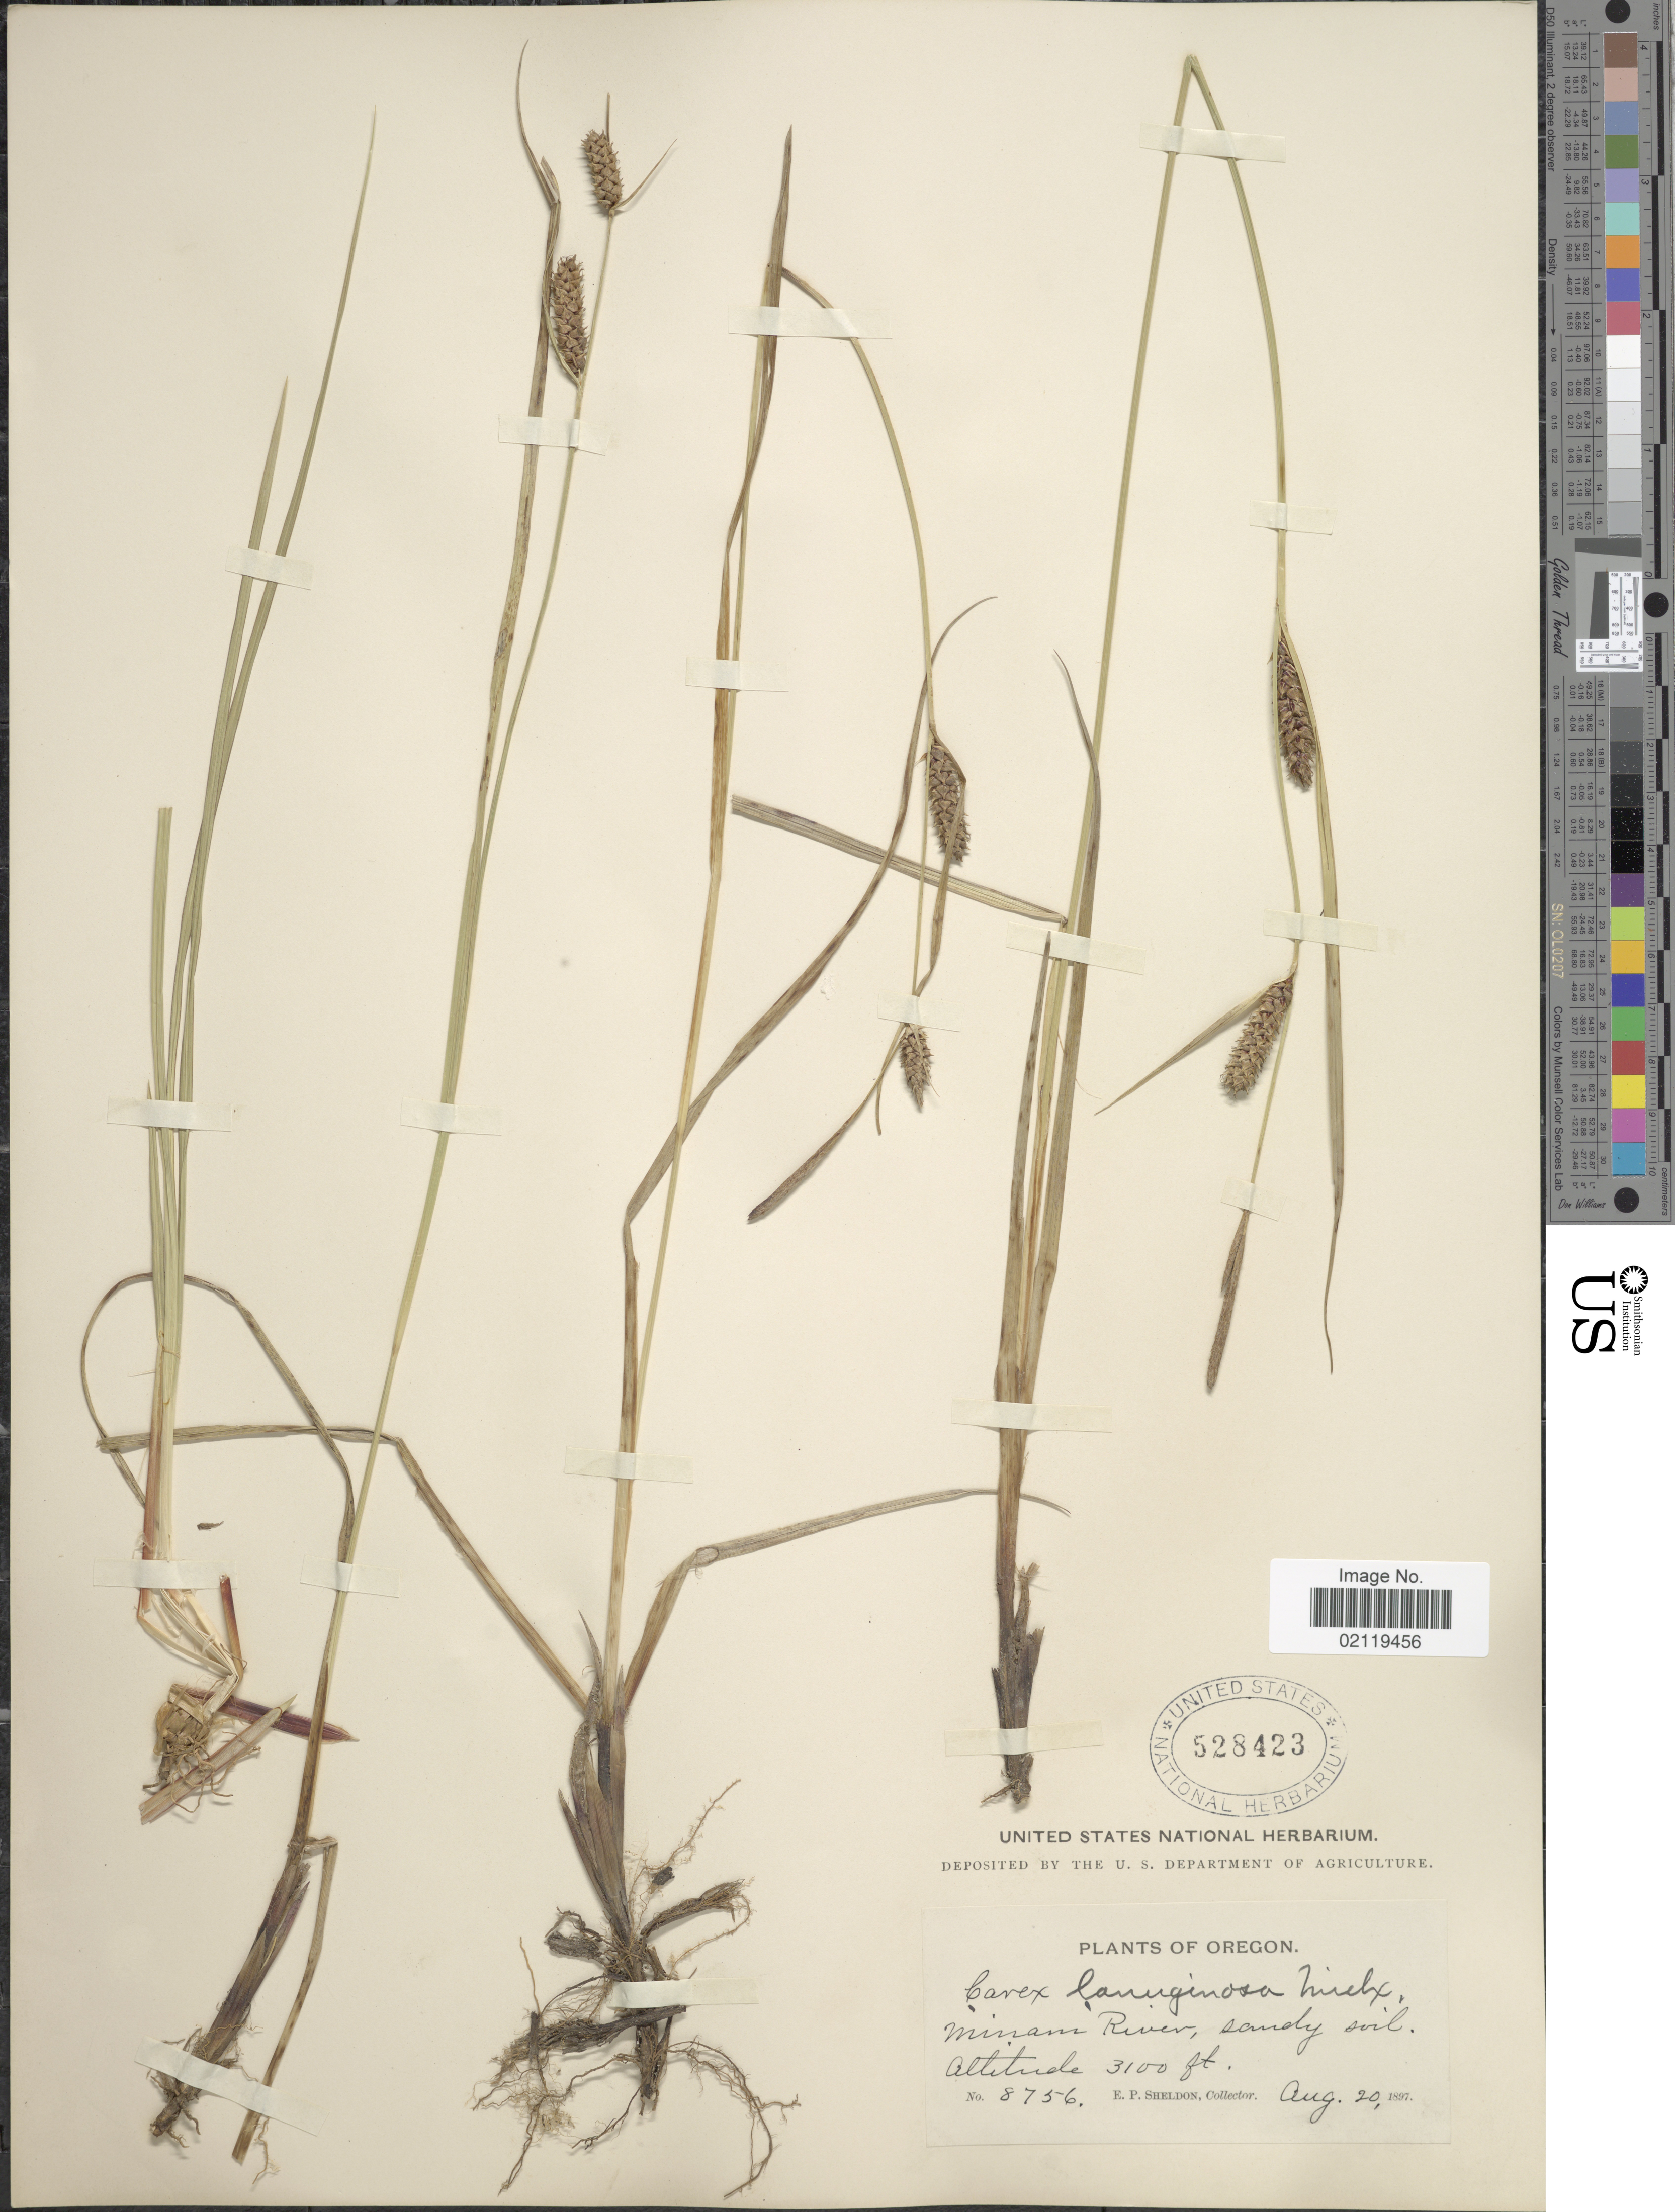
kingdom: Plantae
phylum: Tracheophyta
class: Liliopsida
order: Poales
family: Cyperaceae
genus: Carex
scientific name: Carex pellita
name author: Muhl. ex Willd.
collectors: E. P. Sheldon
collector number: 8756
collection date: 1897-08-20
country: United States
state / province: Oregon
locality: Minam River, sandy soil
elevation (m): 945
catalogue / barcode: US 528423